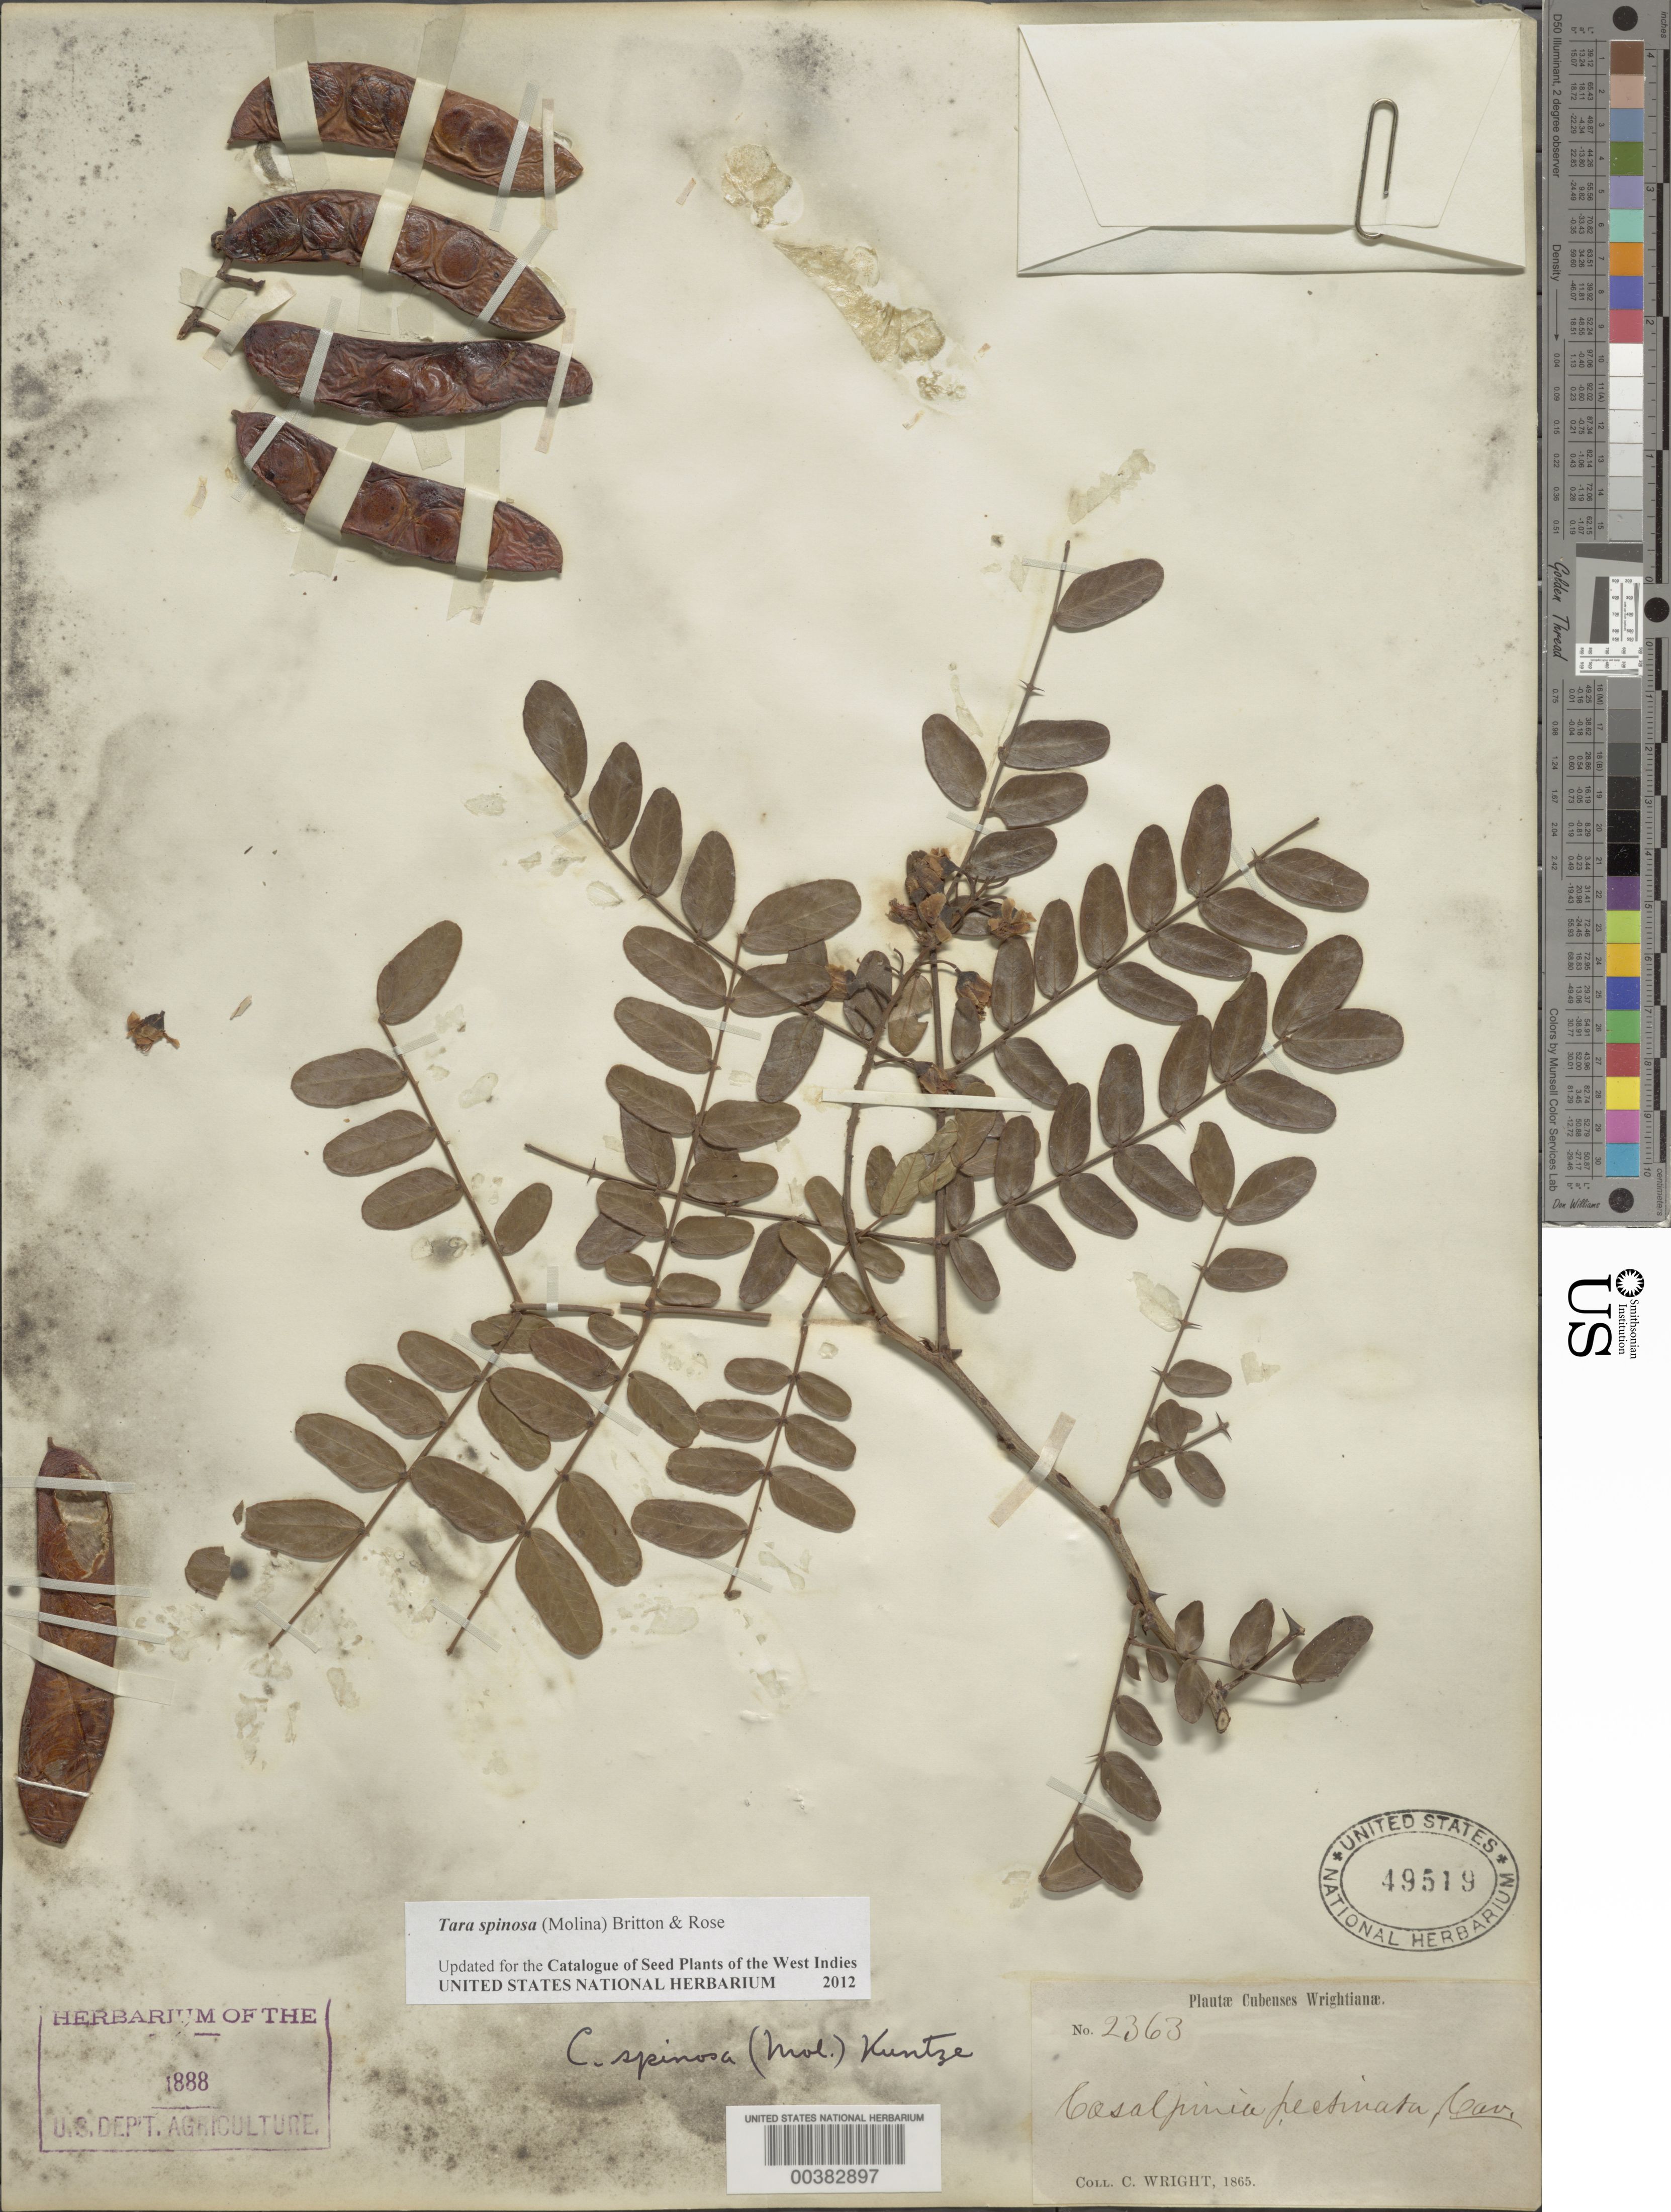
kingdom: Plantae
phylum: Tracheophyta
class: Magnoliopsida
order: Fabales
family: Fabaceae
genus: Tara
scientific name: Tara spinosa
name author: (Molina) Britton & Rose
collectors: C. Wright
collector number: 2363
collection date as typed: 1865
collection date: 1865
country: Cuba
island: Greater Antilles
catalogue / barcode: US 49519